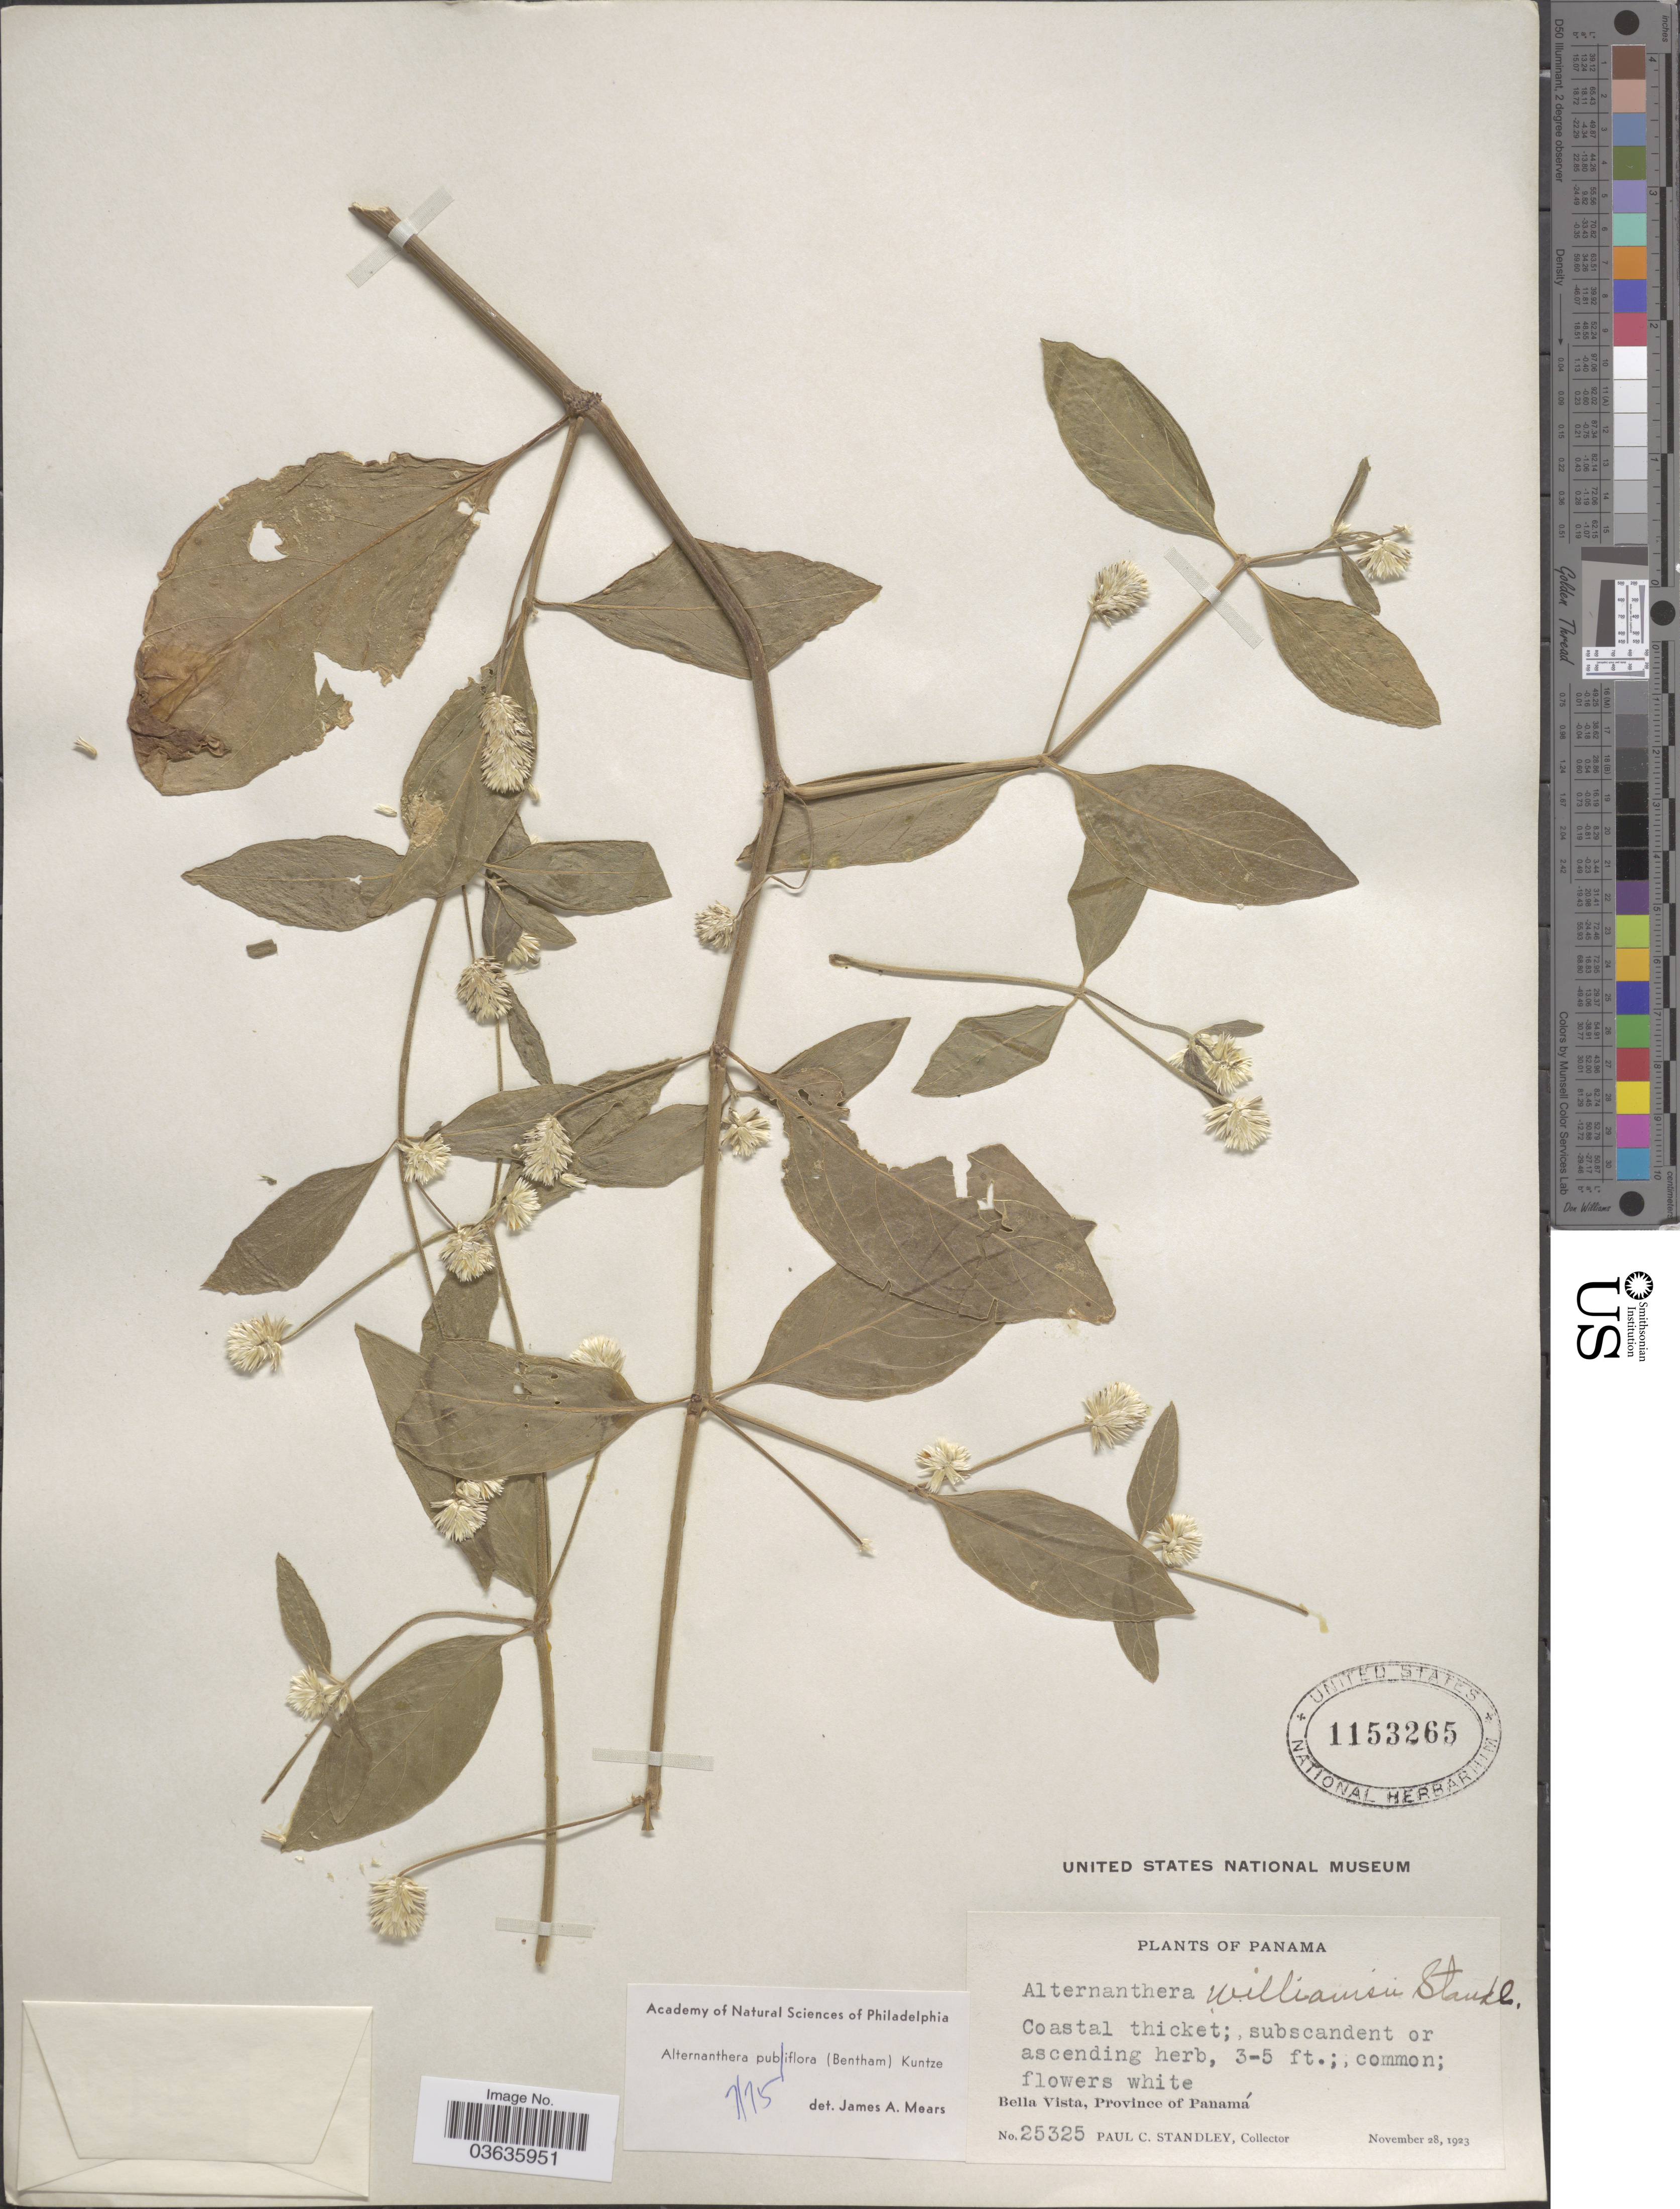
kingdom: Plantae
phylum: Tracheophyta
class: Magnoliopsida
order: Caryophyllales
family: Amaranthaceae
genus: Alternanthera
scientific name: Alternanthera pubiflora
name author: (Benth.) Kuntze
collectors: P. C. Standley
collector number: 25325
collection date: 1923-11-28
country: Panama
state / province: Panamá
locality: Bella Vista.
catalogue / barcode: US 1153265